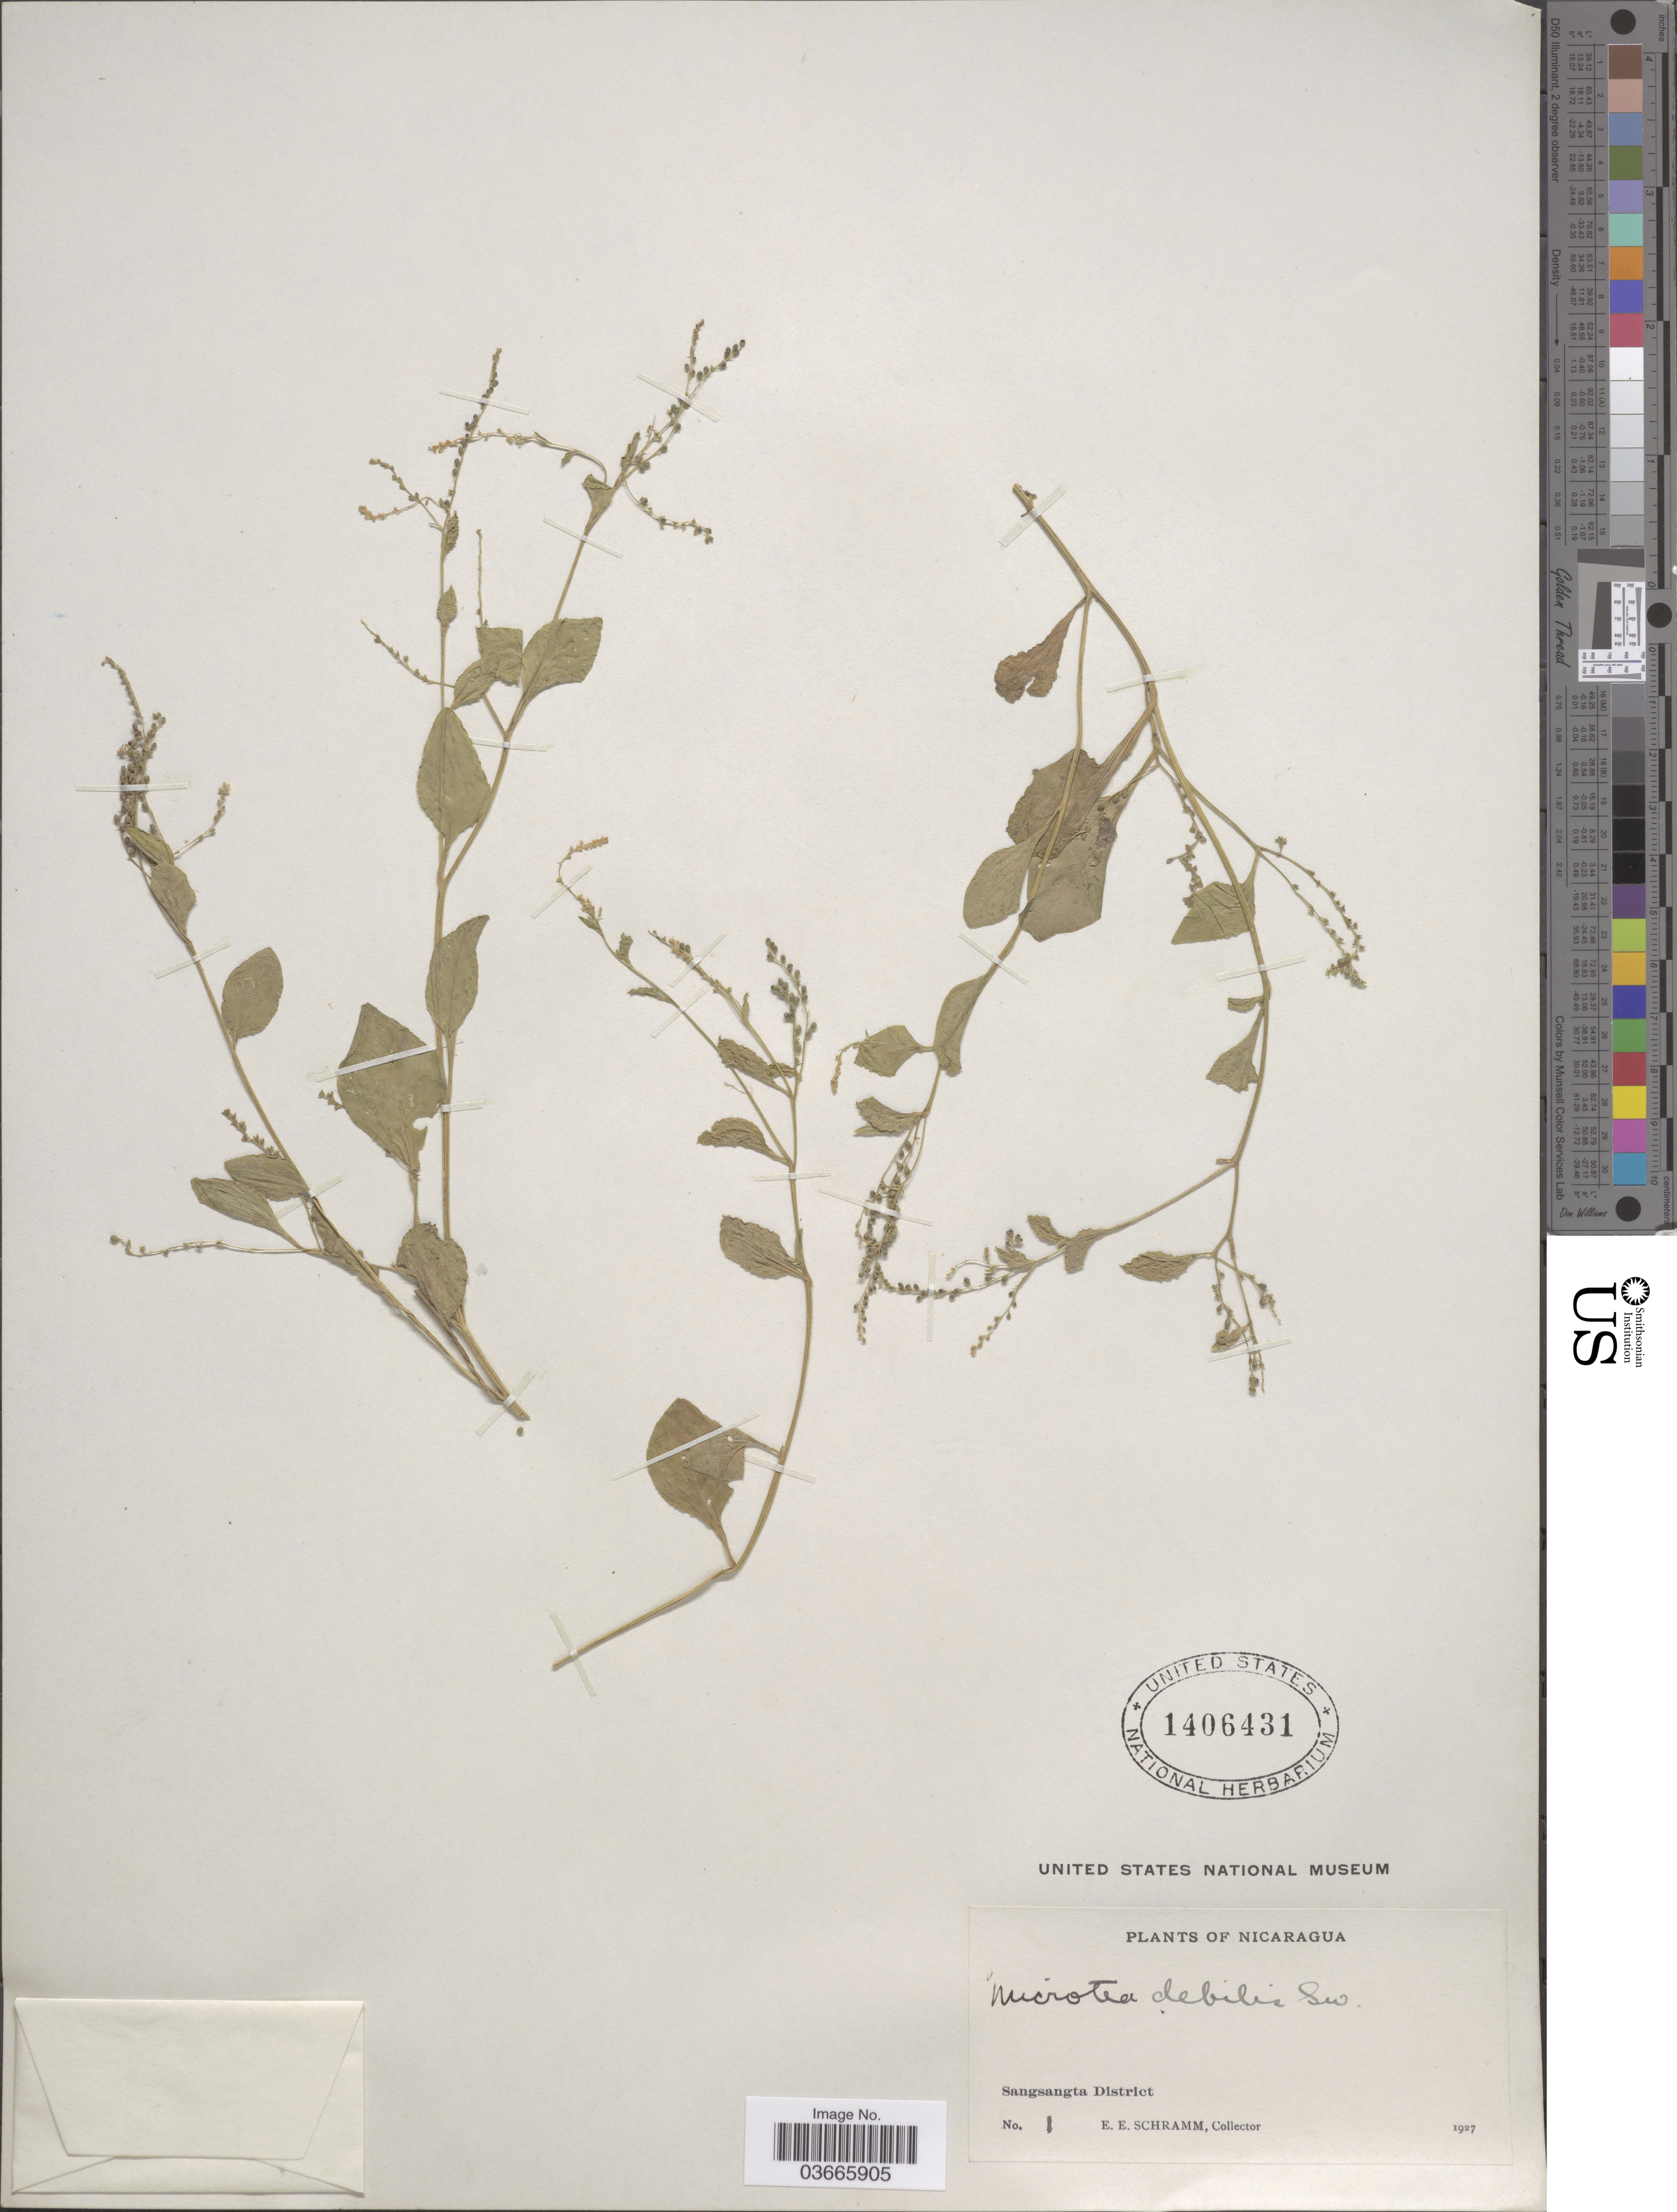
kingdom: Plantae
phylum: Tracheophyta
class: Magnoliopsida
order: Caryophyllales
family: Microteaceae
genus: Microtea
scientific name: Microtea debilis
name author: Sw.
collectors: E. Schramm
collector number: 1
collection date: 1927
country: Nicaragua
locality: Sangsangta District.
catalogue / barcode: US 1406431